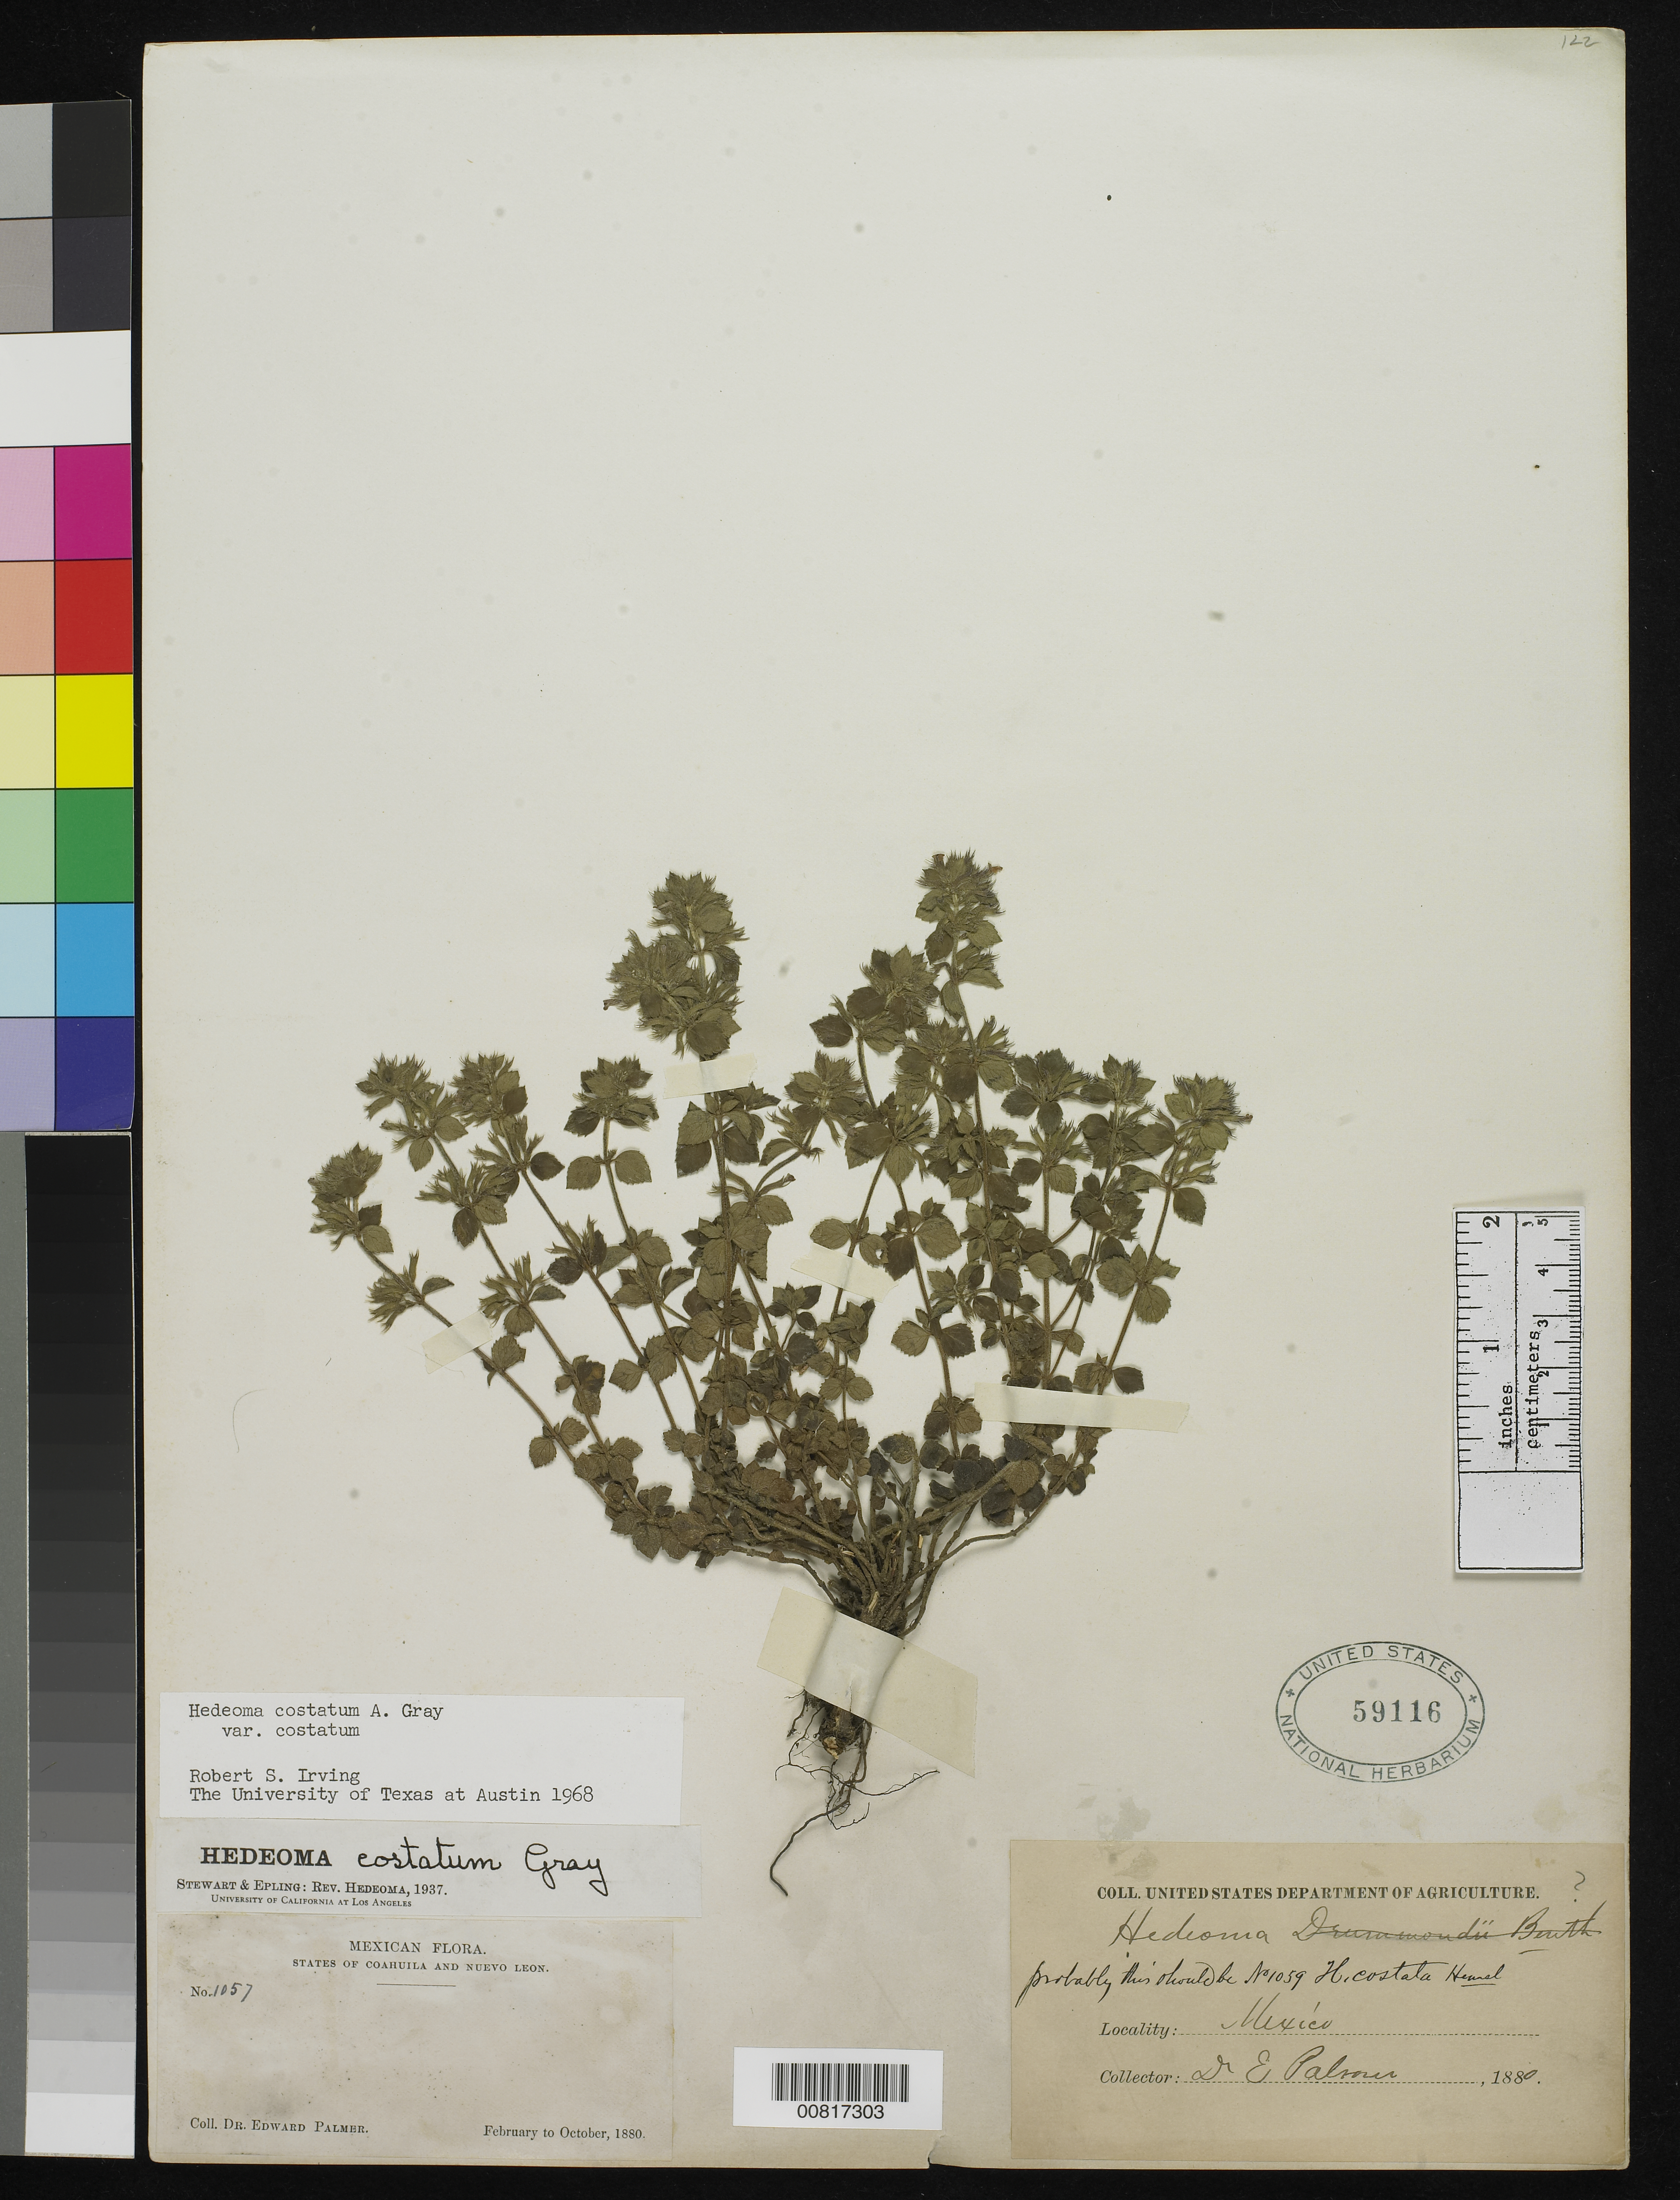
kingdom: Plantae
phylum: Tracheophyta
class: Magnoliopsida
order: Lamiales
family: Lamiaceae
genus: Hedeoma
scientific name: Hedeoma costata var. costata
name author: A. Gray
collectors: E. Palmer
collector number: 1057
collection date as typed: Feb 1880 to -- Oct 1880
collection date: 1880-02/1880-10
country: Mexico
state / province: Coahuila / Nuevo León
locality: States of Coahuila and Nuevo León.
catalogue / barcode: US 59116